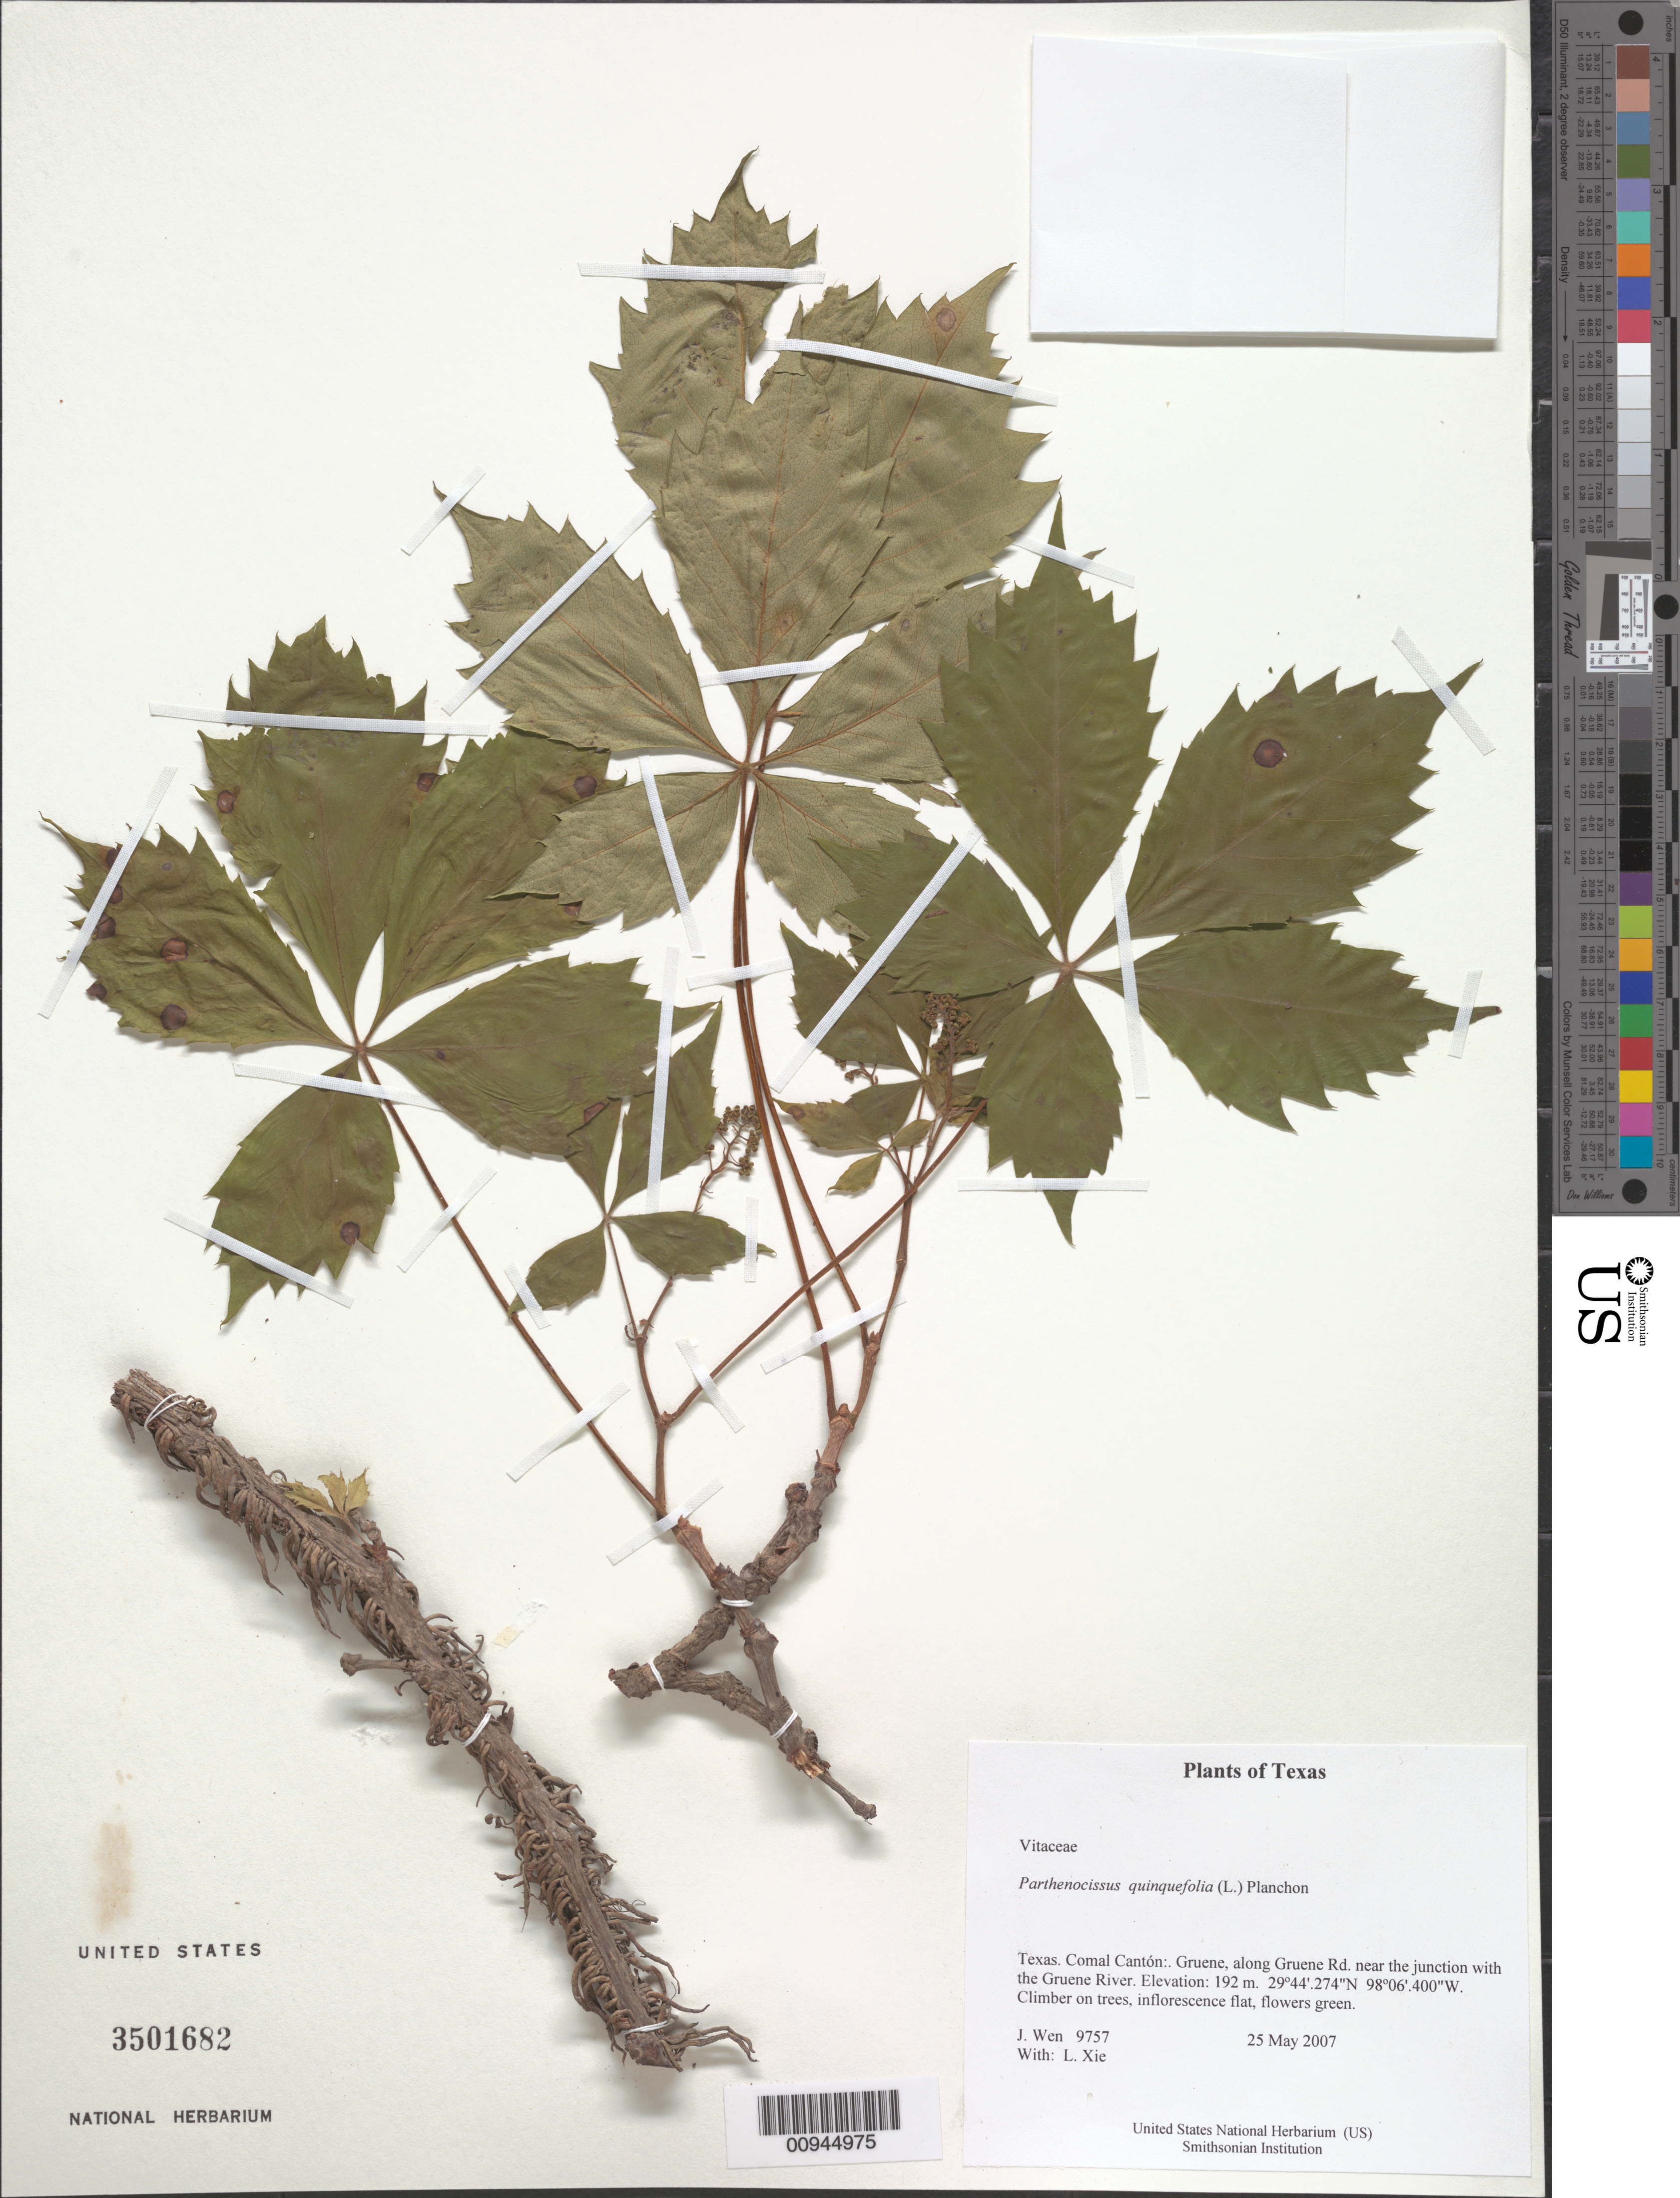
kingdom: Plantae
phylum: Tracheophyta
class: Magnoliopsida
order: Vitales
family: Vitaceae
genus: Parthenocissus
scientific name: Parthenocissus quinquefolia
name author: (L.) Planch.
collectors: J. Wen & L. Xie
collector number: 9757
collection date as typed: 25 May 2007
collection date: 2007-05-25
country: United States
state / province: Texas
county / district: Comal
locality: Gruene, along Gruene Rd. near the junction with the Gruene River.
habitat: On trees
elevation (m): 192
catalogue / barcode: US 3501682